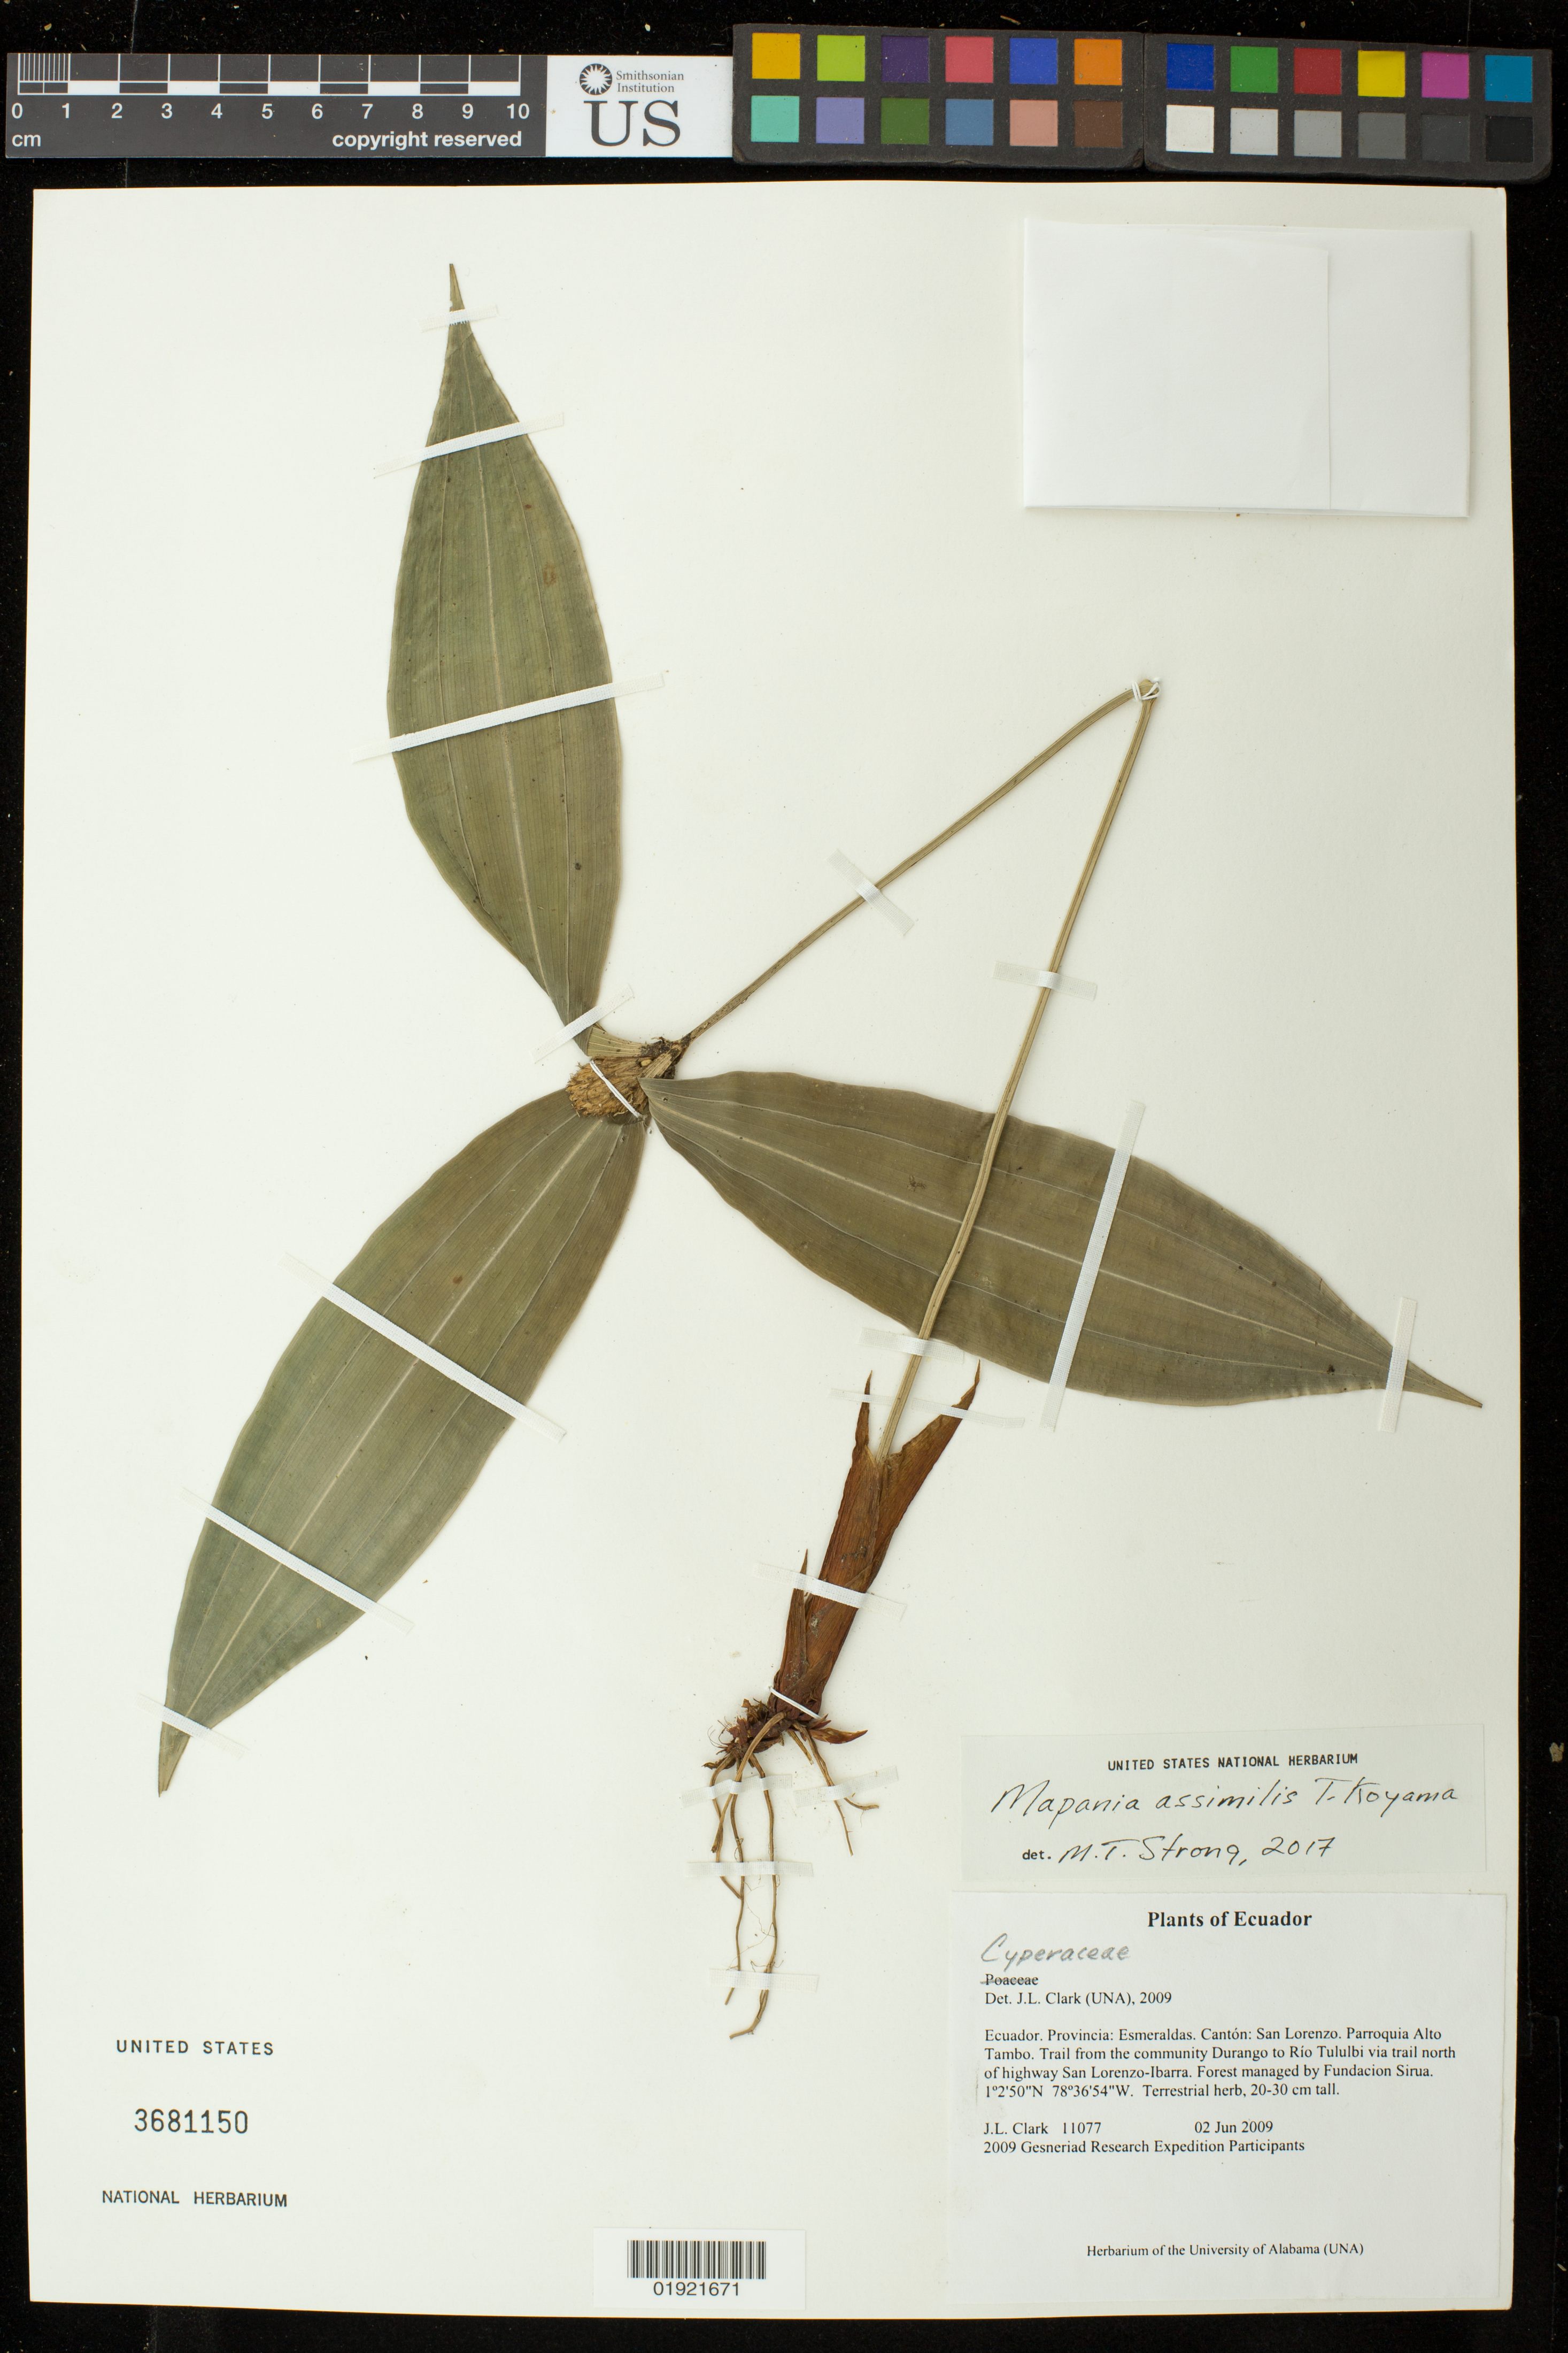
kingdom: Plantae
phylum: Tracheophyta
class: Liliopsida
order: Poales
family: Cyperaceae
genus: Mapania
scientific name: Mapania assimilis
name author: T. Koyama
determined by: Strong, M. T., (US), Smithsonian Institution - National Museum of Natural History (UNITED STATES)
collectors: J. L. Clark & 2009 Gesneriad Research Expedition Participants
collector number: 11077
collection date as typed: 02 Jun 2009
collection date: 2009-06-02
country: Ecuador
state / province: Esmeraldas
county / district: San Lorenzo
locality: Parroquia Alto Tambo. Trail from the community Durango to Rio Tululbi via trail north of highway San Lorenzo-Ibarra. Forest managed by Fundacion Sirua.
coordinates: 1 02 50 N, 78 36 54 W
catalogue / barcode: US 3681150